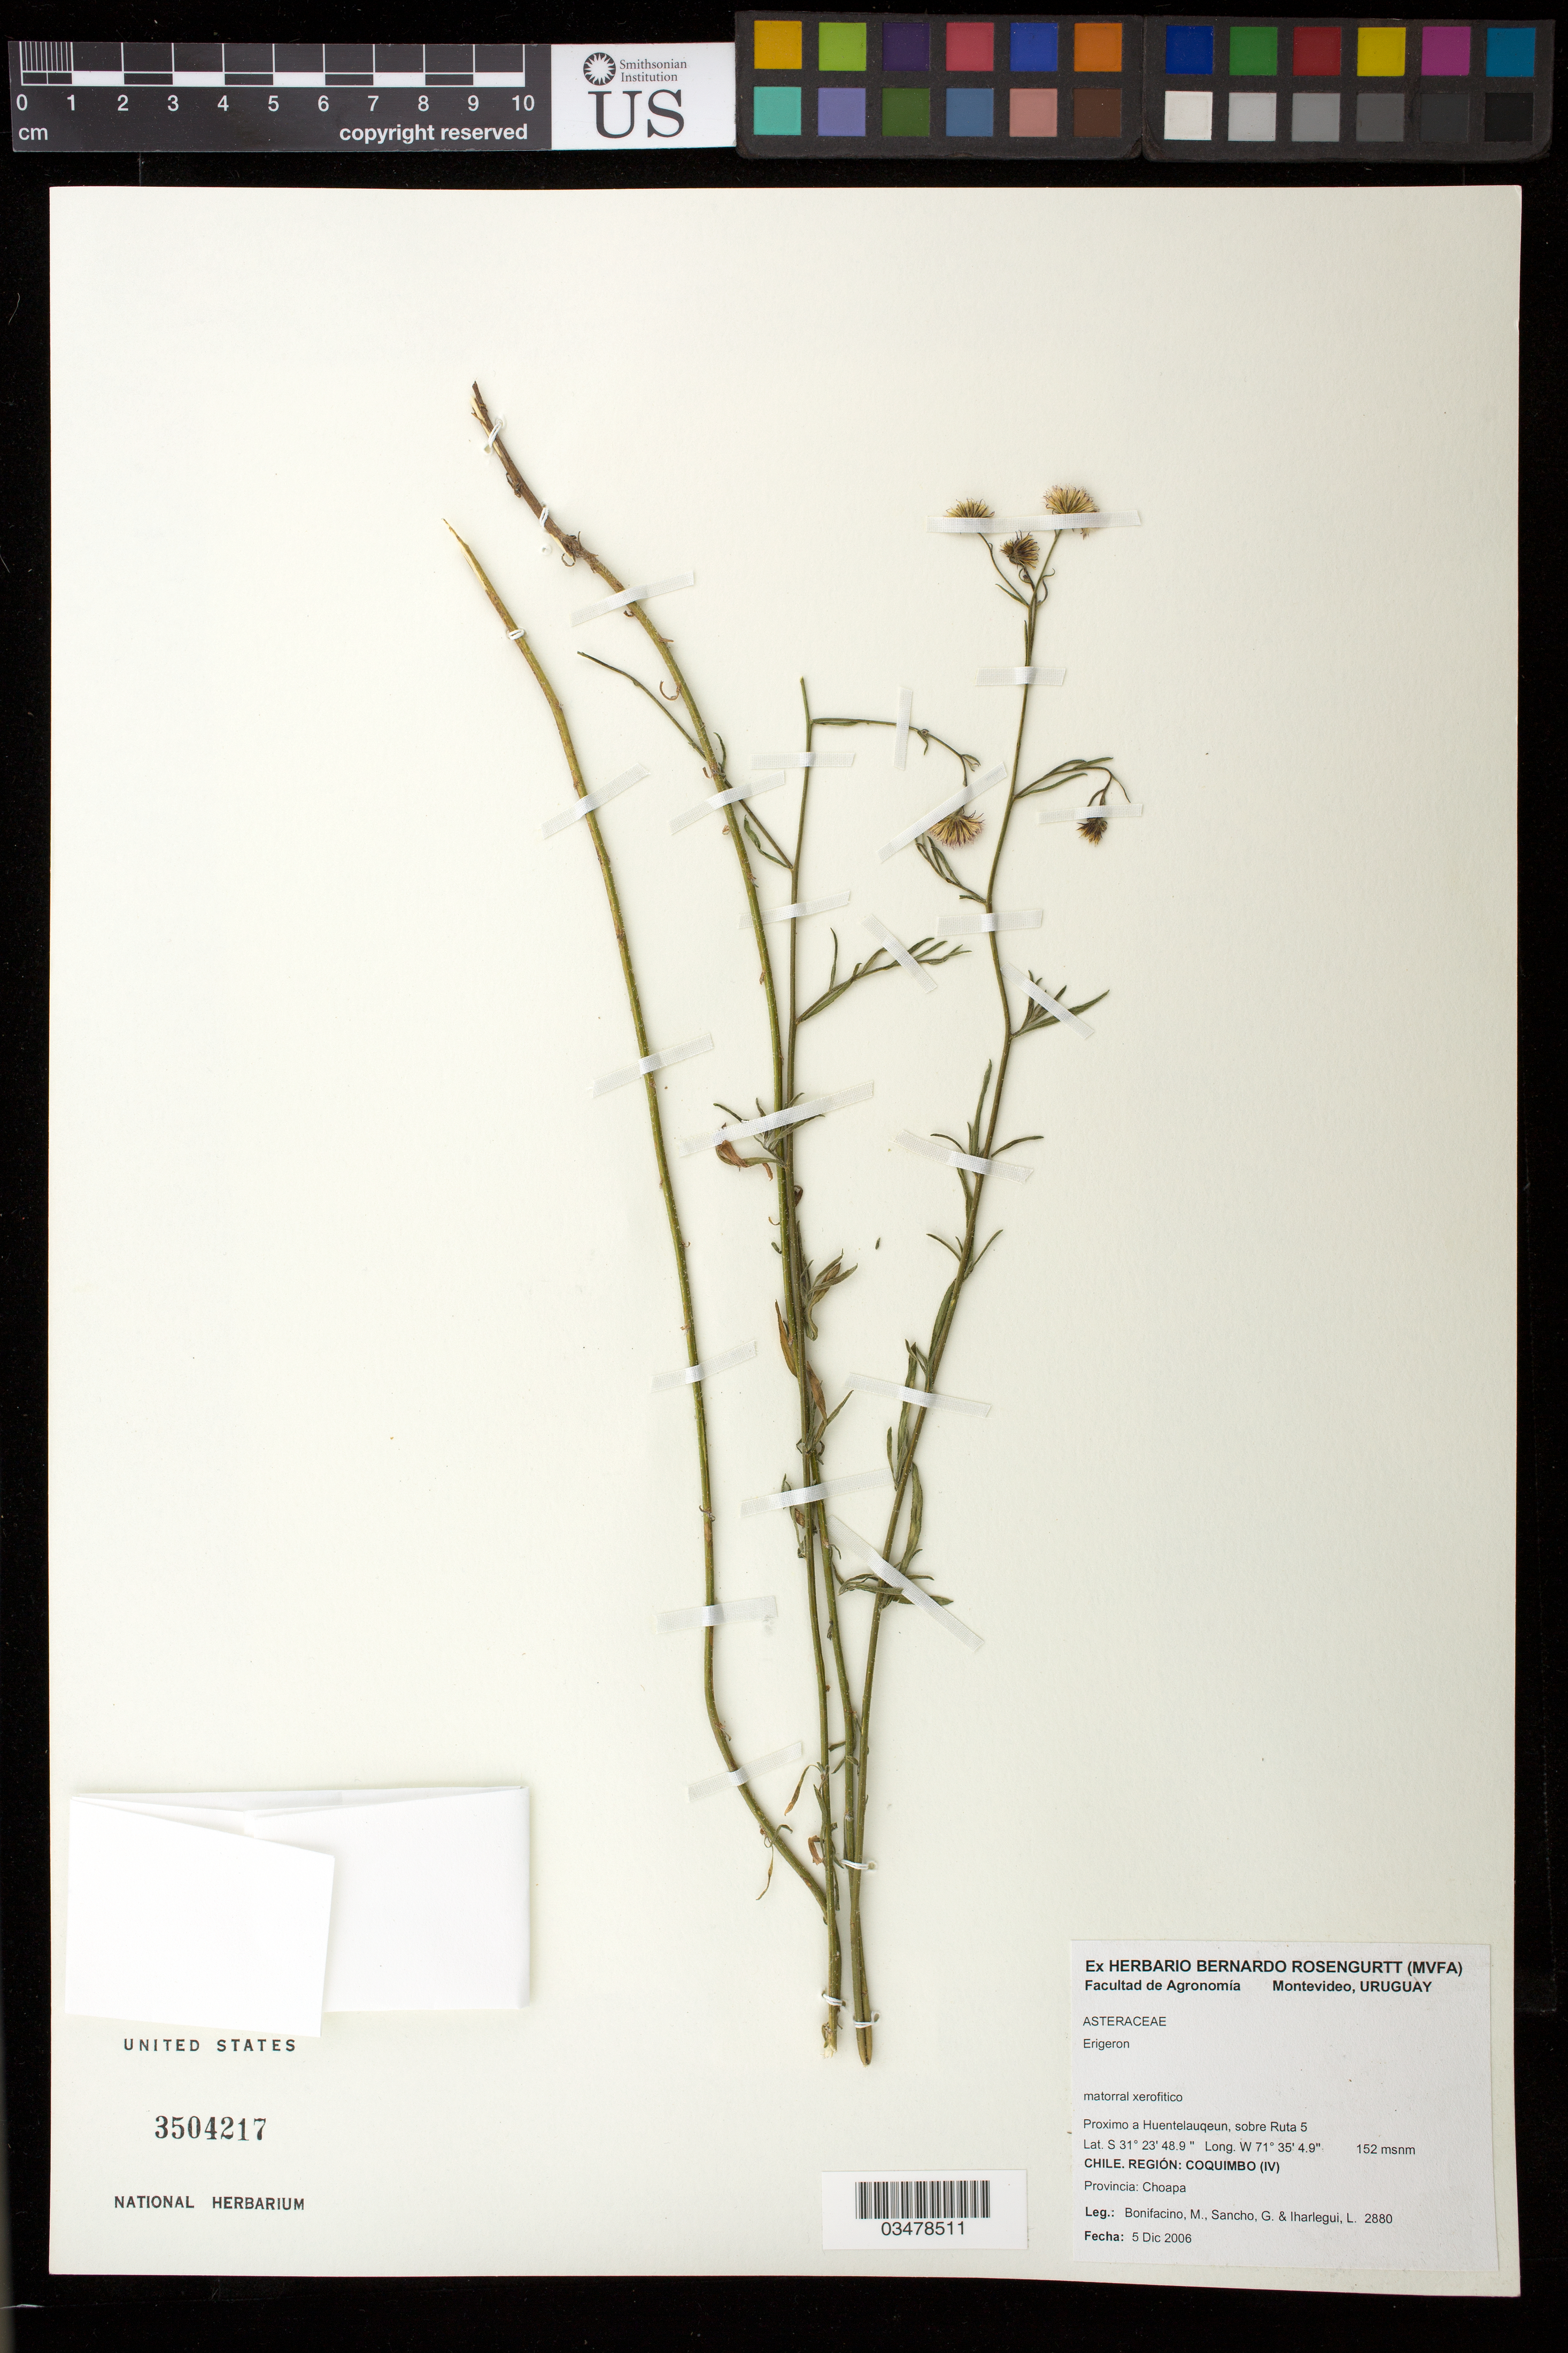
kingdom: Plantae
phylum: Tracheophyta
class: Magnoliopsida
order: Asterales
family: Asteraceae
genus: Erigeron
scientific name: Erigeron sp.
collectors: M. Bonifacino, G. Sancho & L. Iharlegui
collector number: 2880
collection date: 2006-12-05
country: Chile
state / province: Coquimbo (IV)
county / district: Choapa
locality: Proximo a Huentelauquen, sobre Ruta 5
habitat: Matorral xerofitico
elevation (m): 152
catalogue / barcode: US 3504217